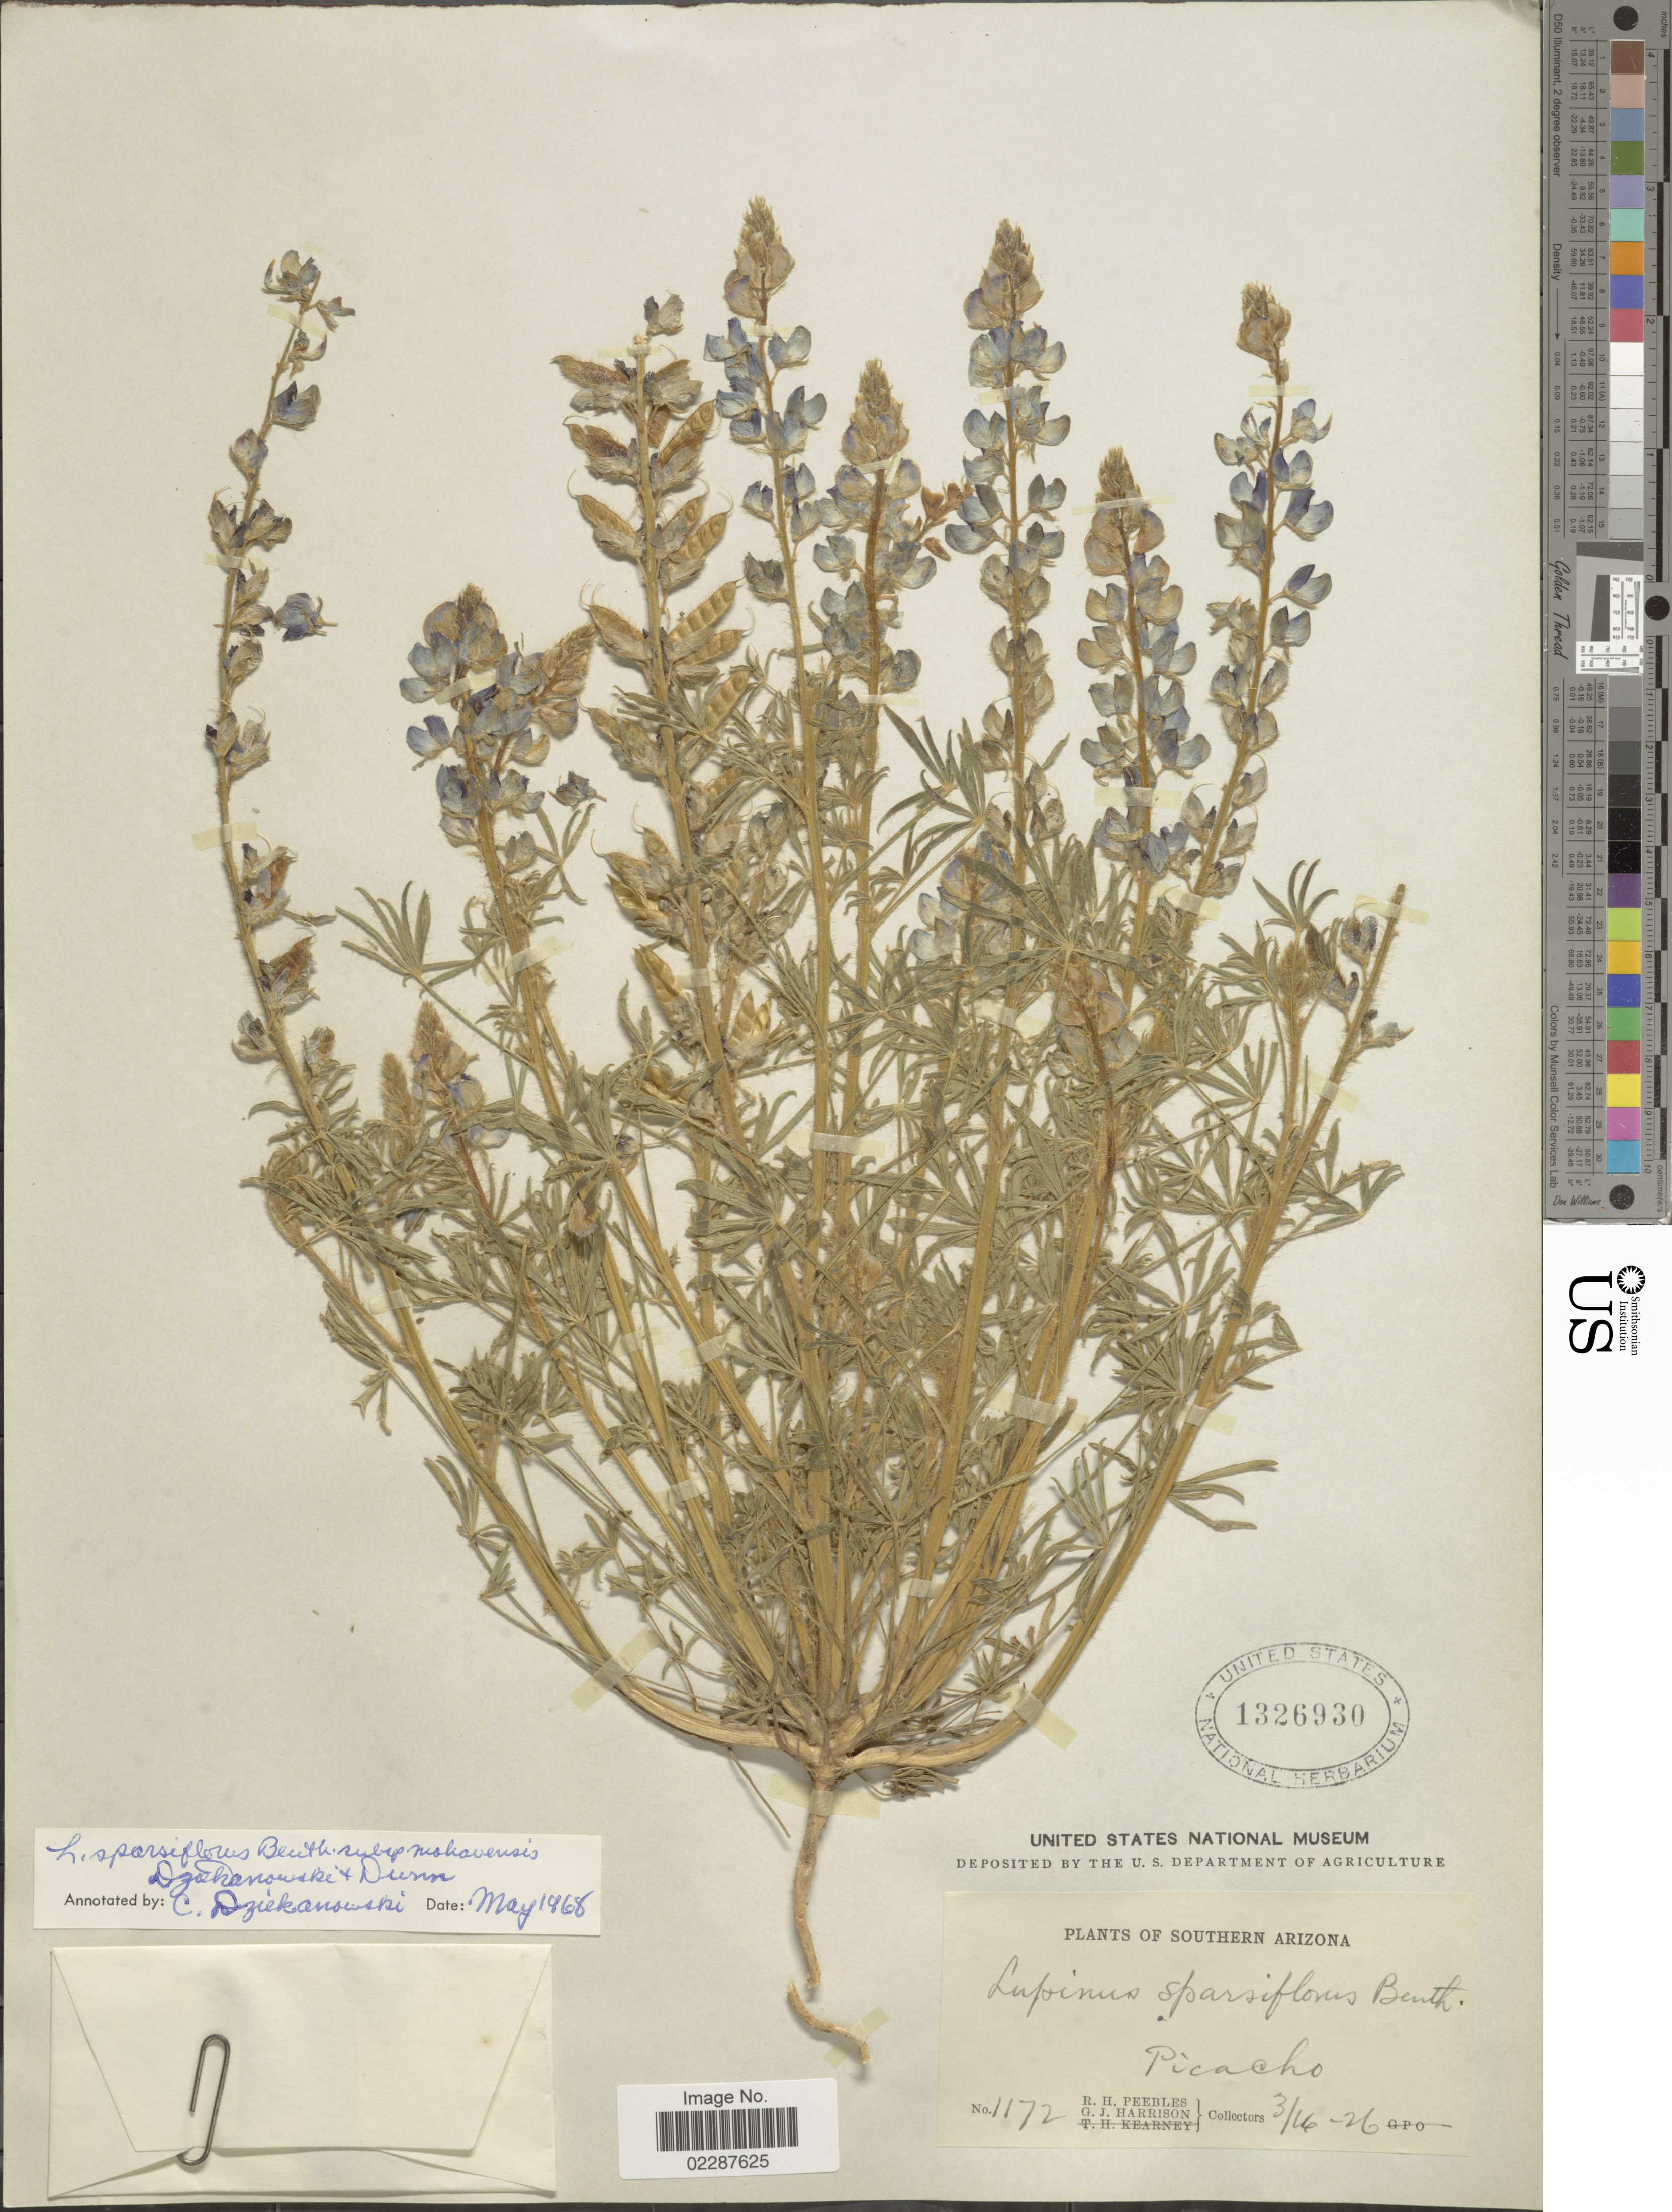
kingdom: Plantae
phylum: Tracheophyta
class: Magnoliopsida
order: Fabales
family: Fabaceae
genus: Lupinus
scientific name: Lupinus sparsiflorus subsp. mohavensis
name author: Dziekanowski & D.B. Dunn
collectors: R. H. Peebles & G. J. Harrison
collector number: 1172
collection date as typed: Transcribed d/m/y: 16/3/26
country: United States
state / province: Arizona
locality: Southern Arizona, Picacho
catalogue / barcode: US 1326930